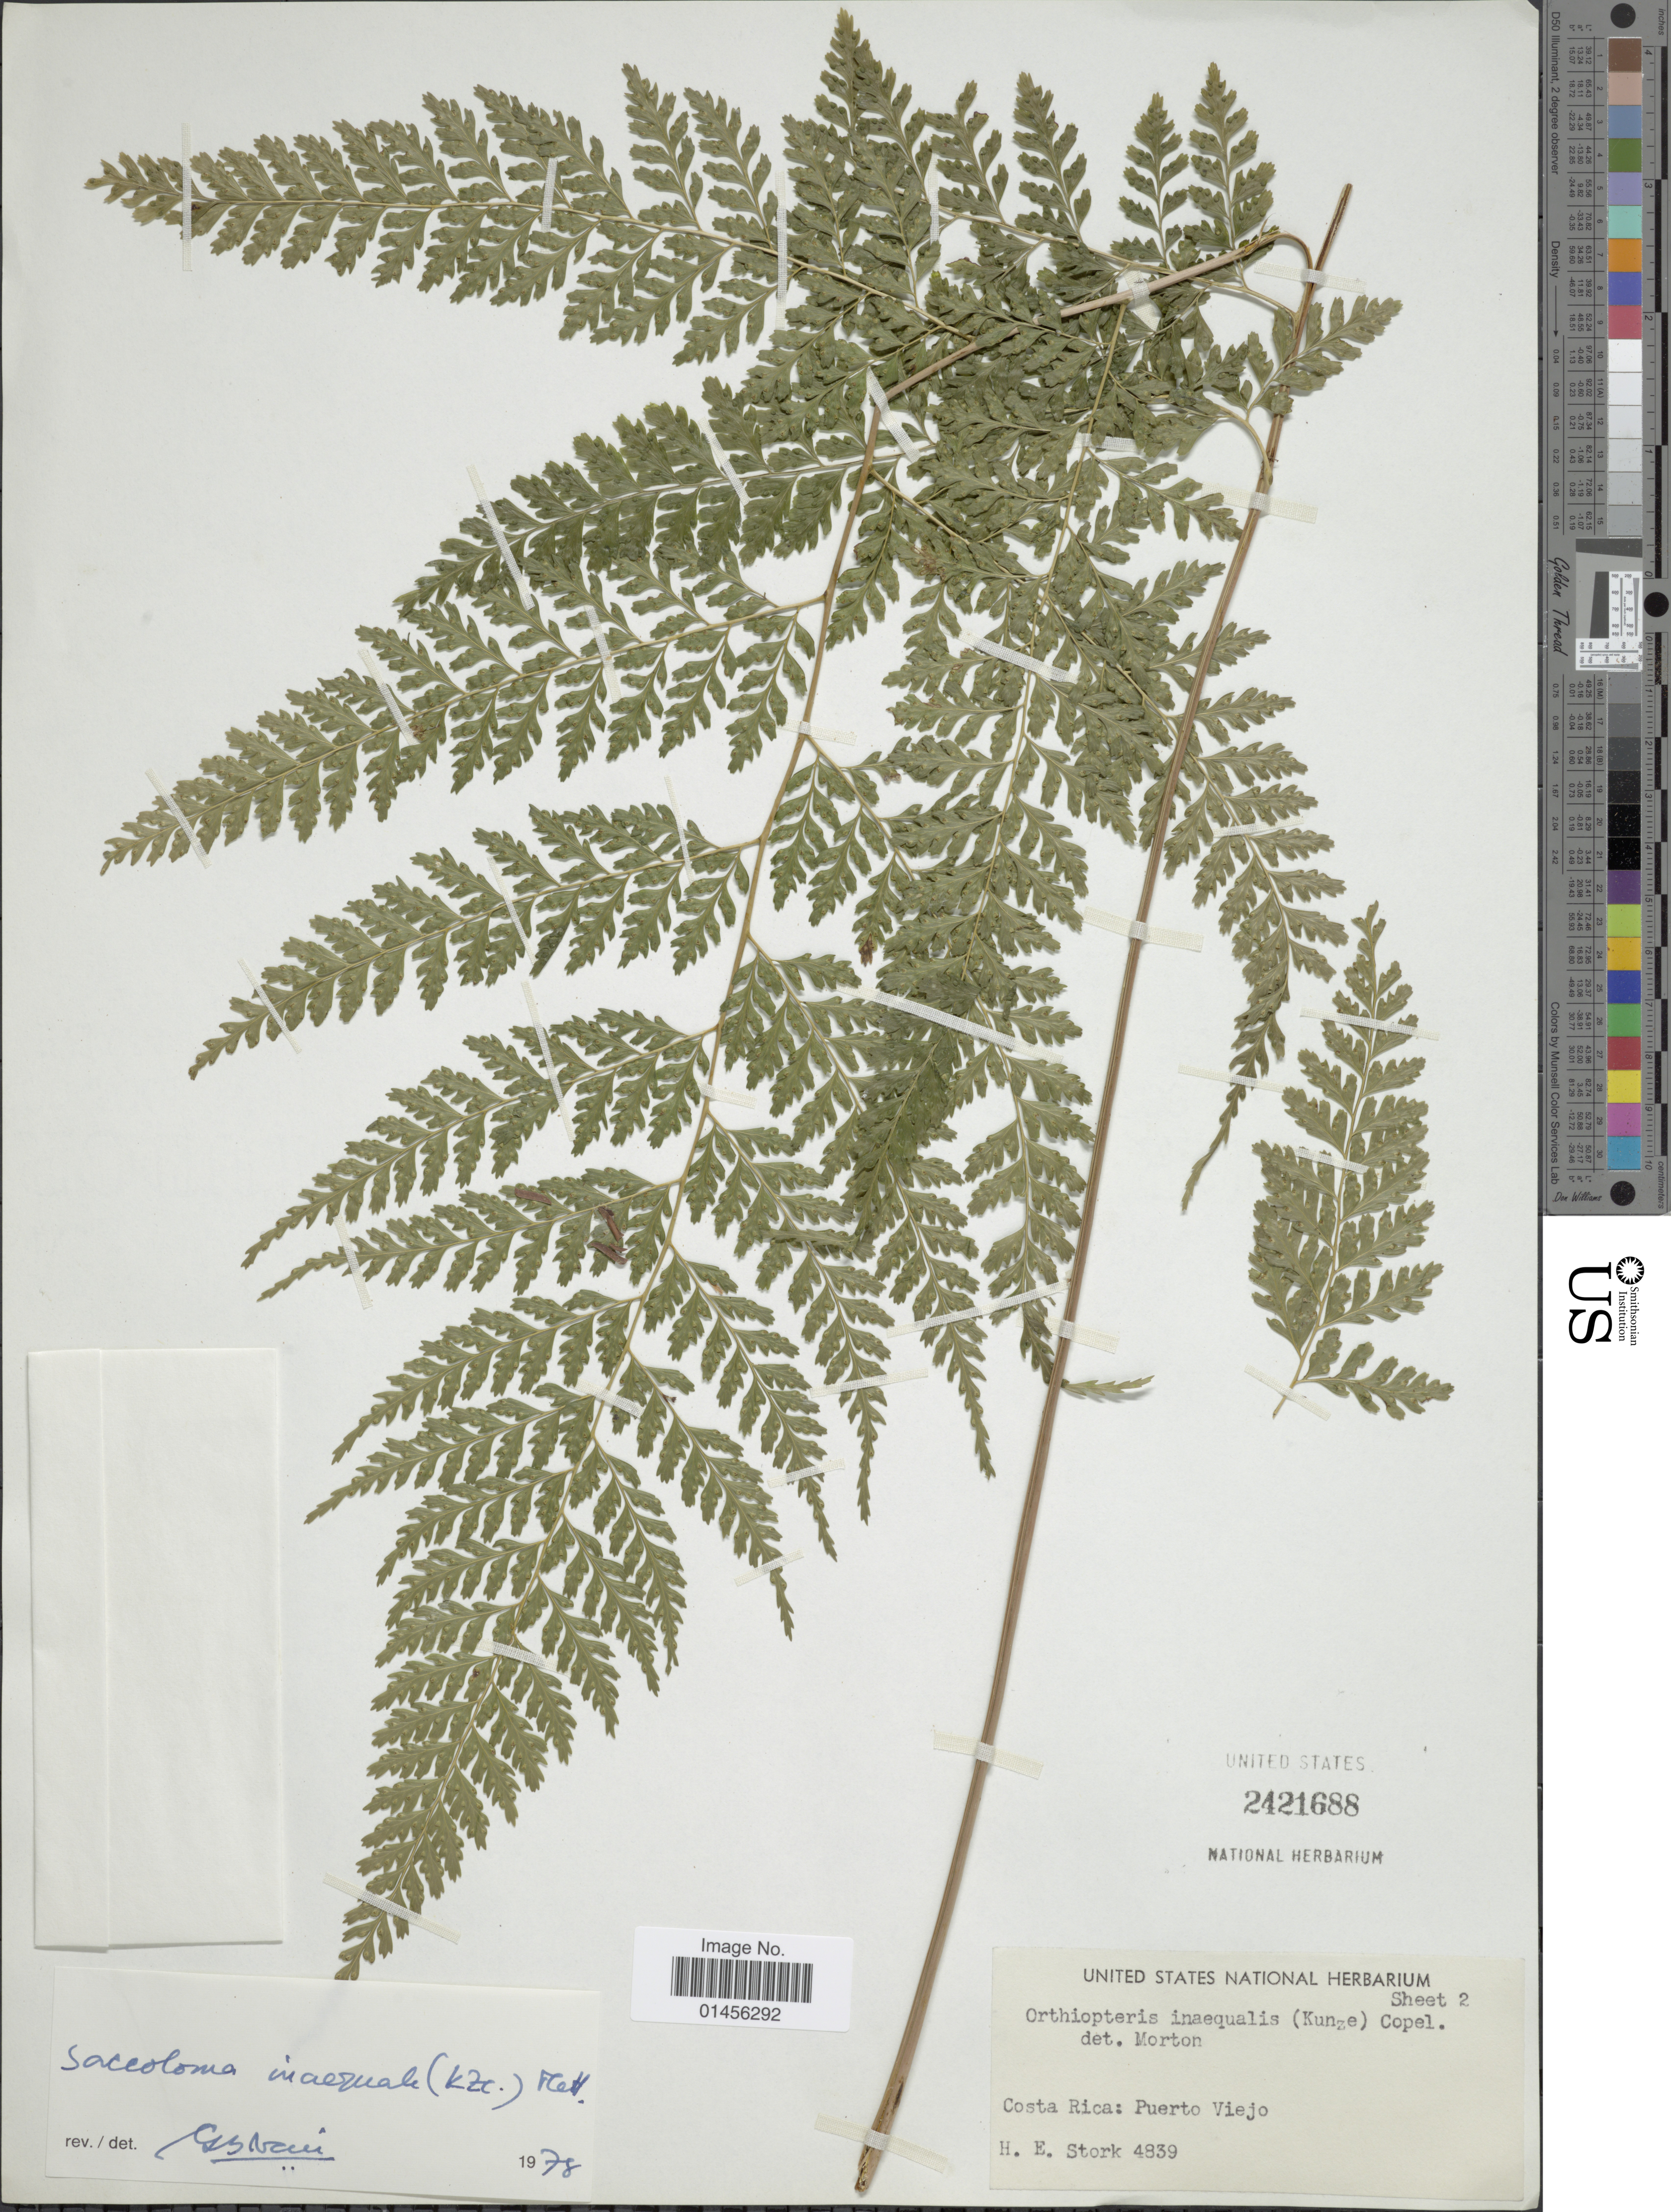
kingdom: Plantae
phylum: Tracheophyta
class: Polypodiopsida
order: Polypodiales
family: Saccolomataceae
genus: Saccoloma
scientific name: Saccoloma inaequale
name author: (Kunze) Mett.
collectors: H. E. Stork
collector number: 4839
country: Costa Rica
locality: Puerto Viejo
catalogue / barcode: US 2421688